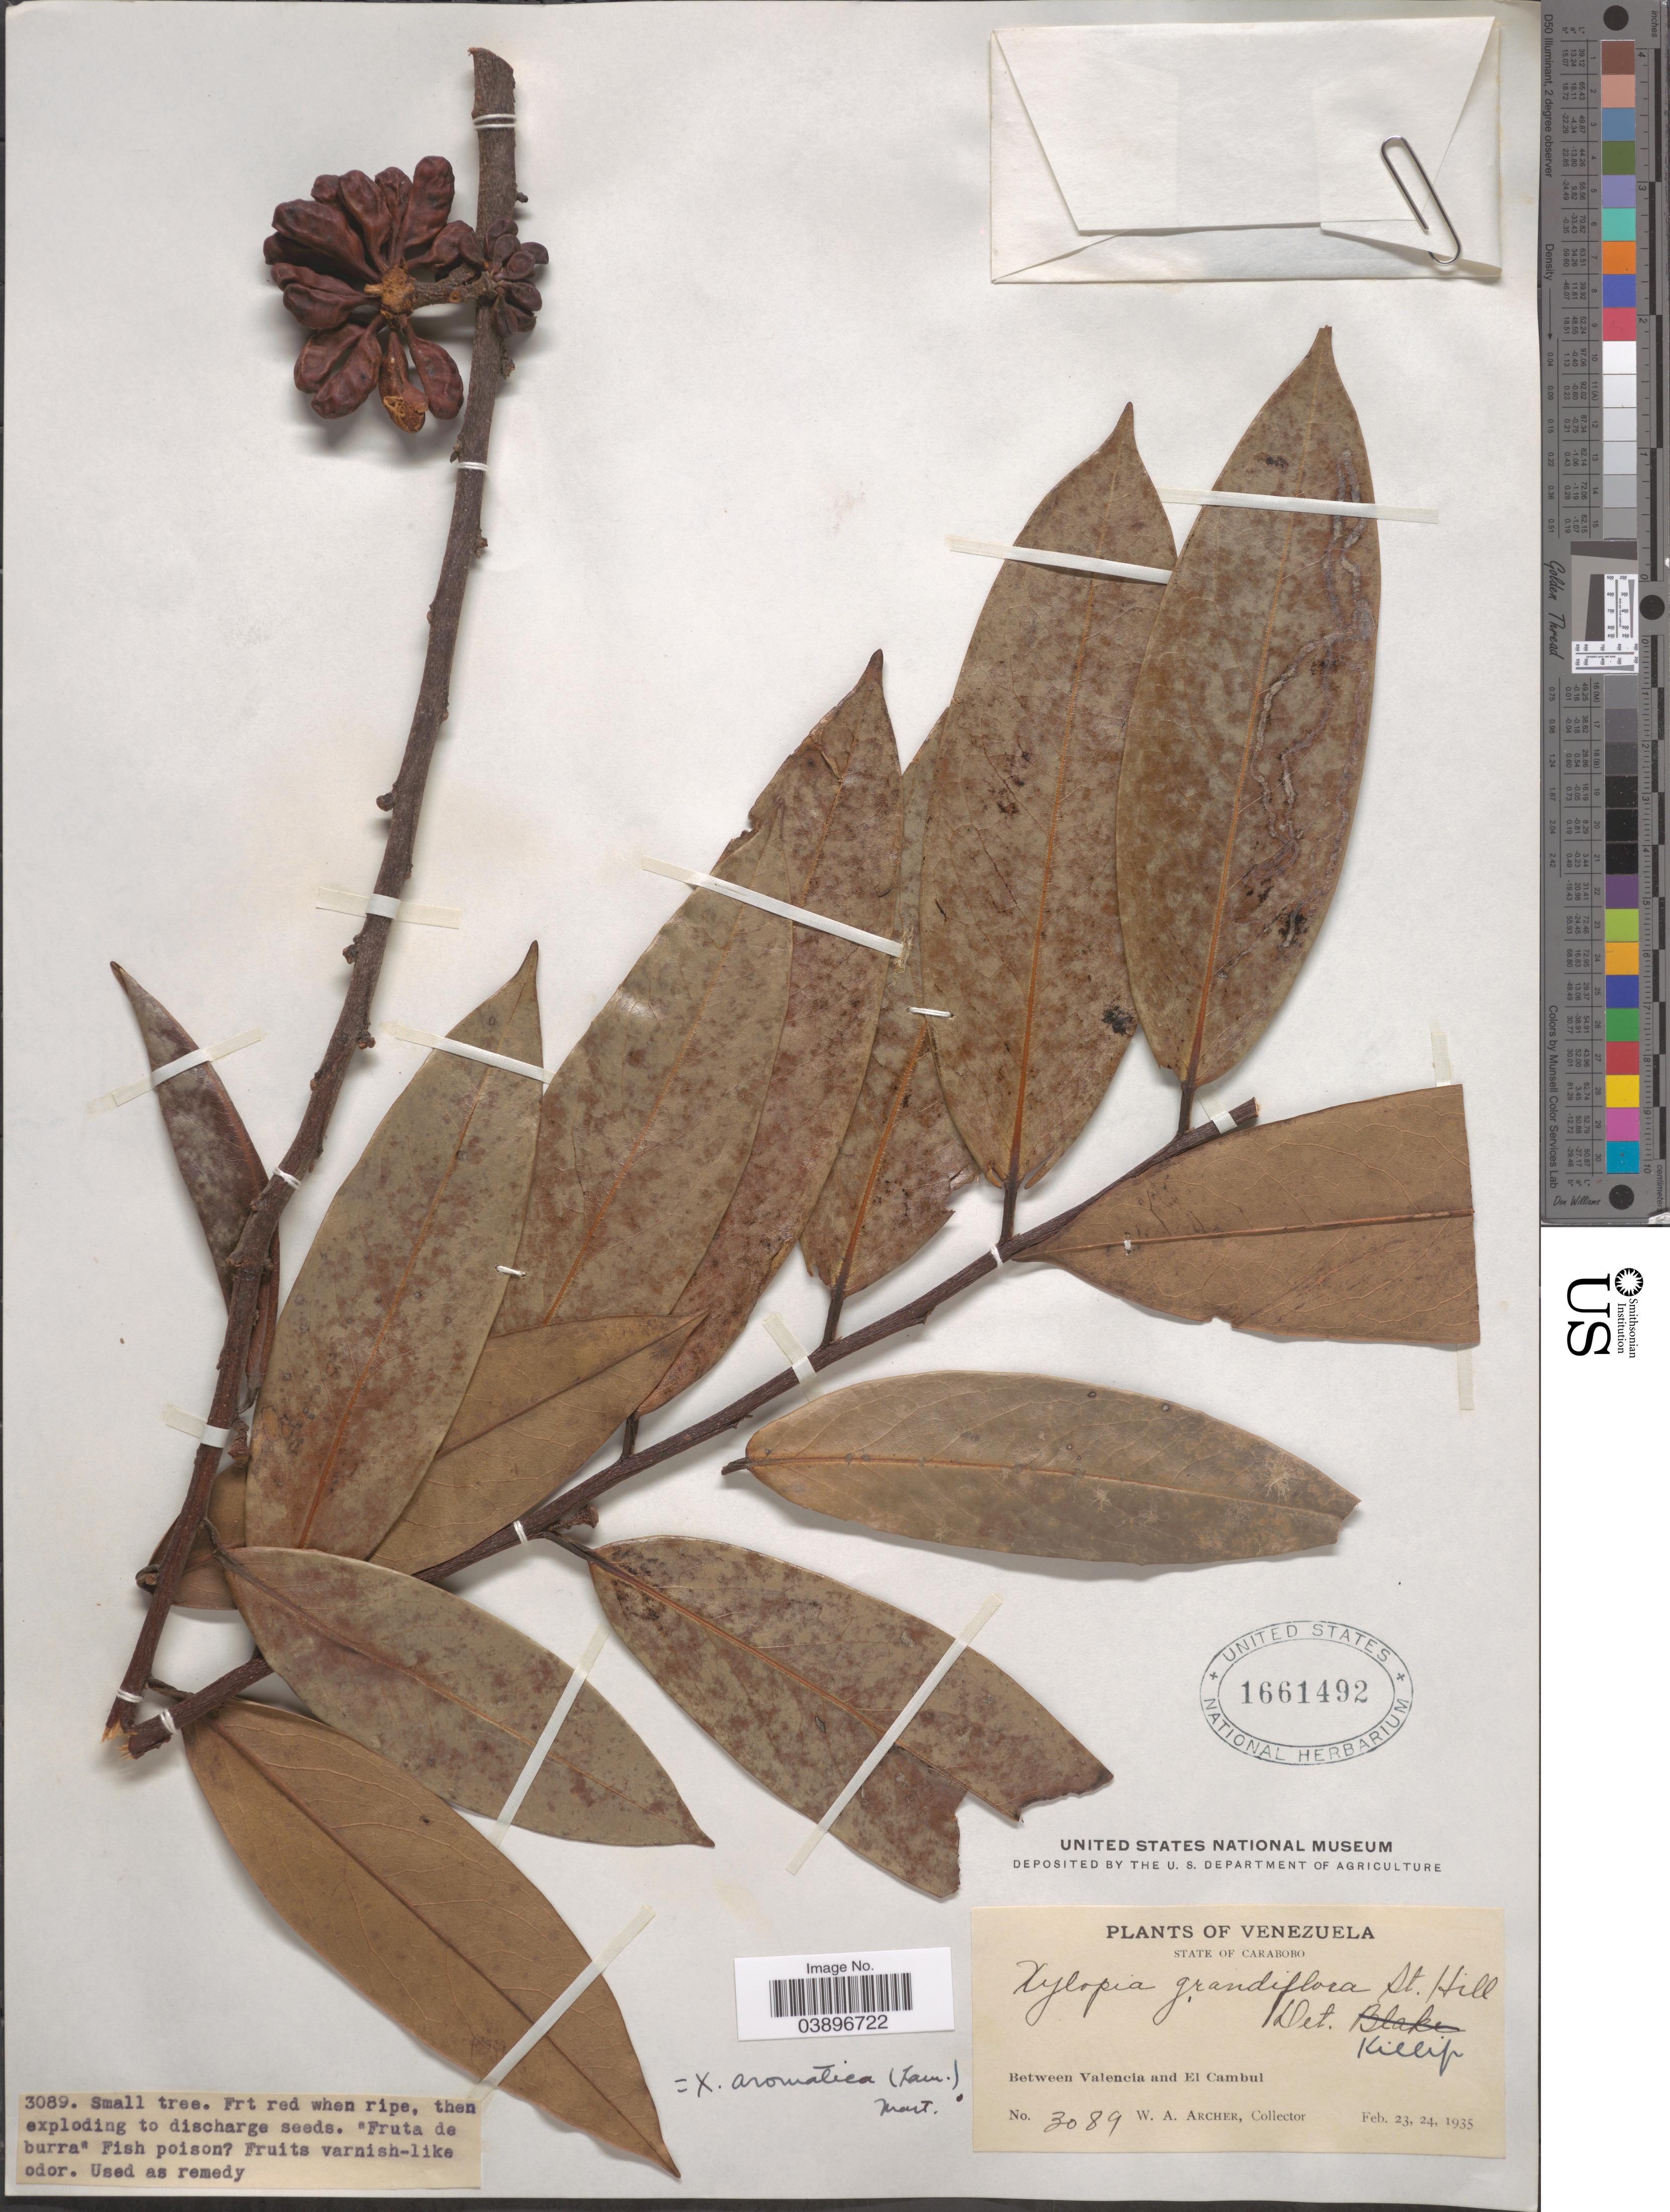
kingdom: Plantae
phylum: Tracheophyta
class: Magnoliopsida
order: Magnoliales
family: Annonaceae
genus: Xylopia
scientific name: Xylopia aromatica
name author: (Lam.) Mart.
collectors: W. Archer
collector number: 3089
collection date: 1935-02-23/1935-02-24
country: Venezuela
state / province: Carabobo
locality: Between Valencia and El Cambul.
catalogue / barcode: US 1661492